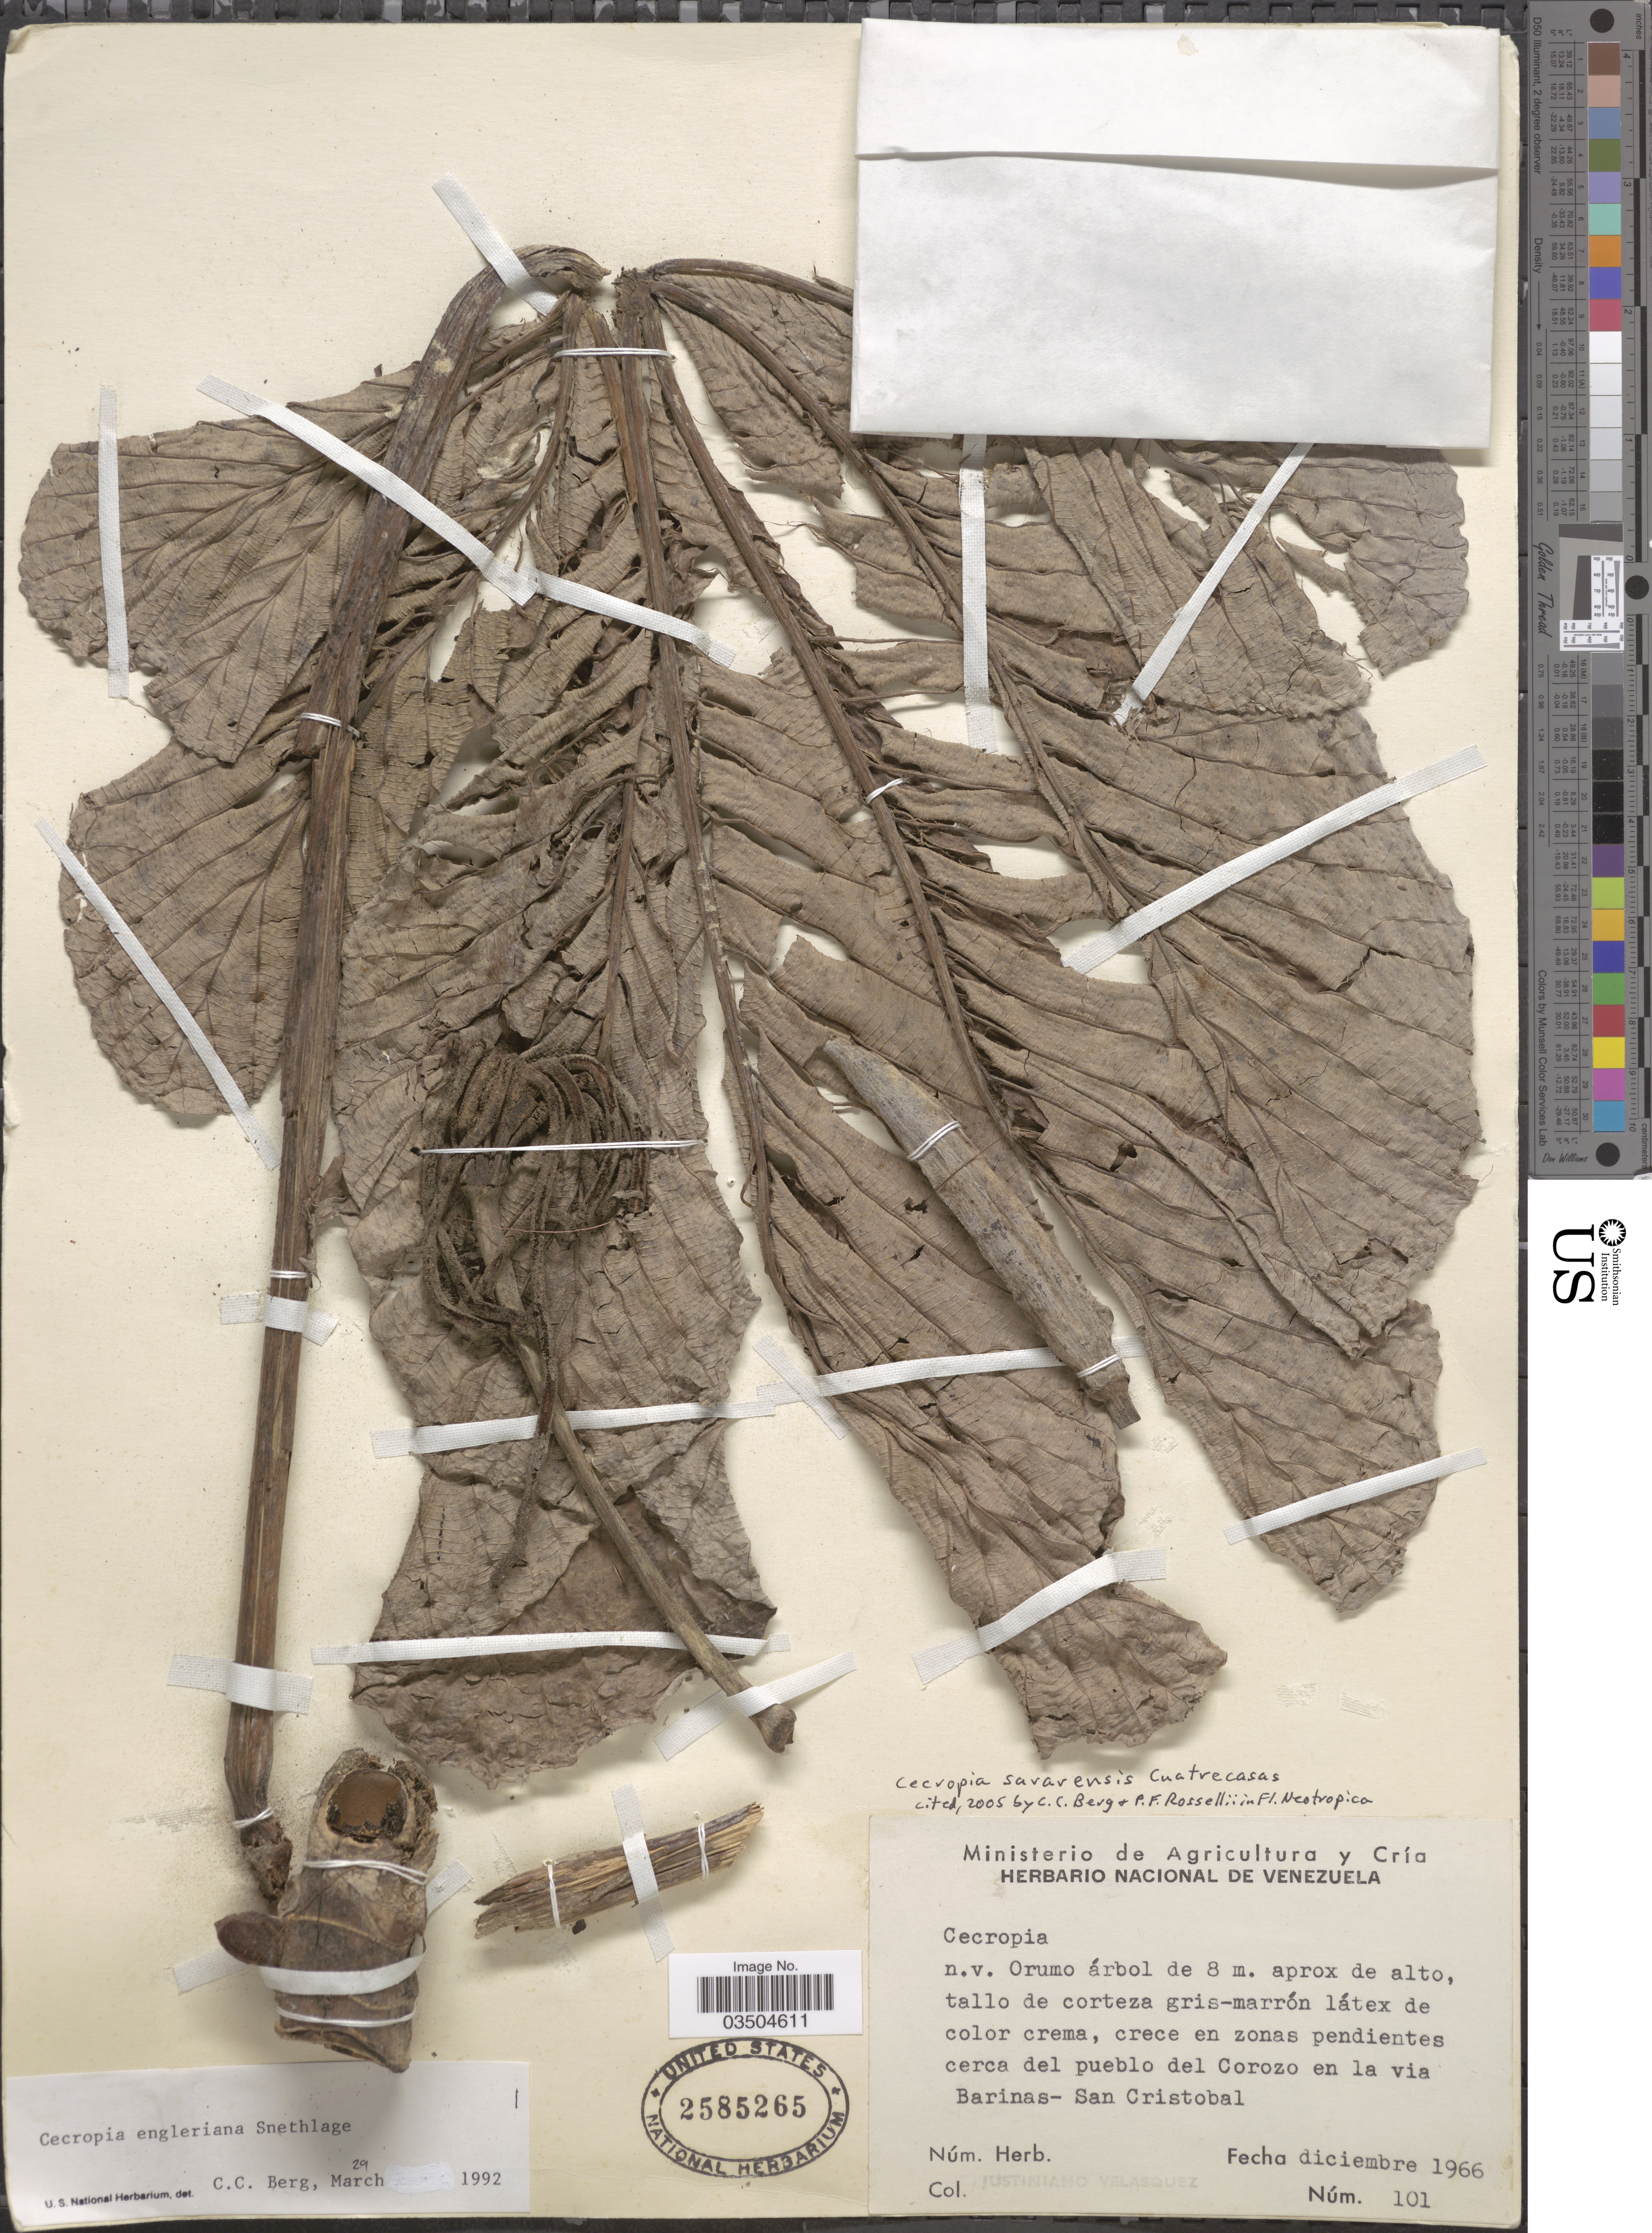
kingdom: Plantae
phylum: Tracheophyta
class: Magnoliopsida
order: Rosales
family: Urticaceae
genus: Cecropia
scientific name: Cecropia sararensis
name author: Cuatrec.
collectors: J. Velasquez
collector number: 101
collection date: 1966-12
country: Venezuela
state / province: Barinas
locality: Crece en zonas pendientes cerca del pueblo del Corozo en la via Barinas- San Cristobal.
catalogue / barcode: US 2585265